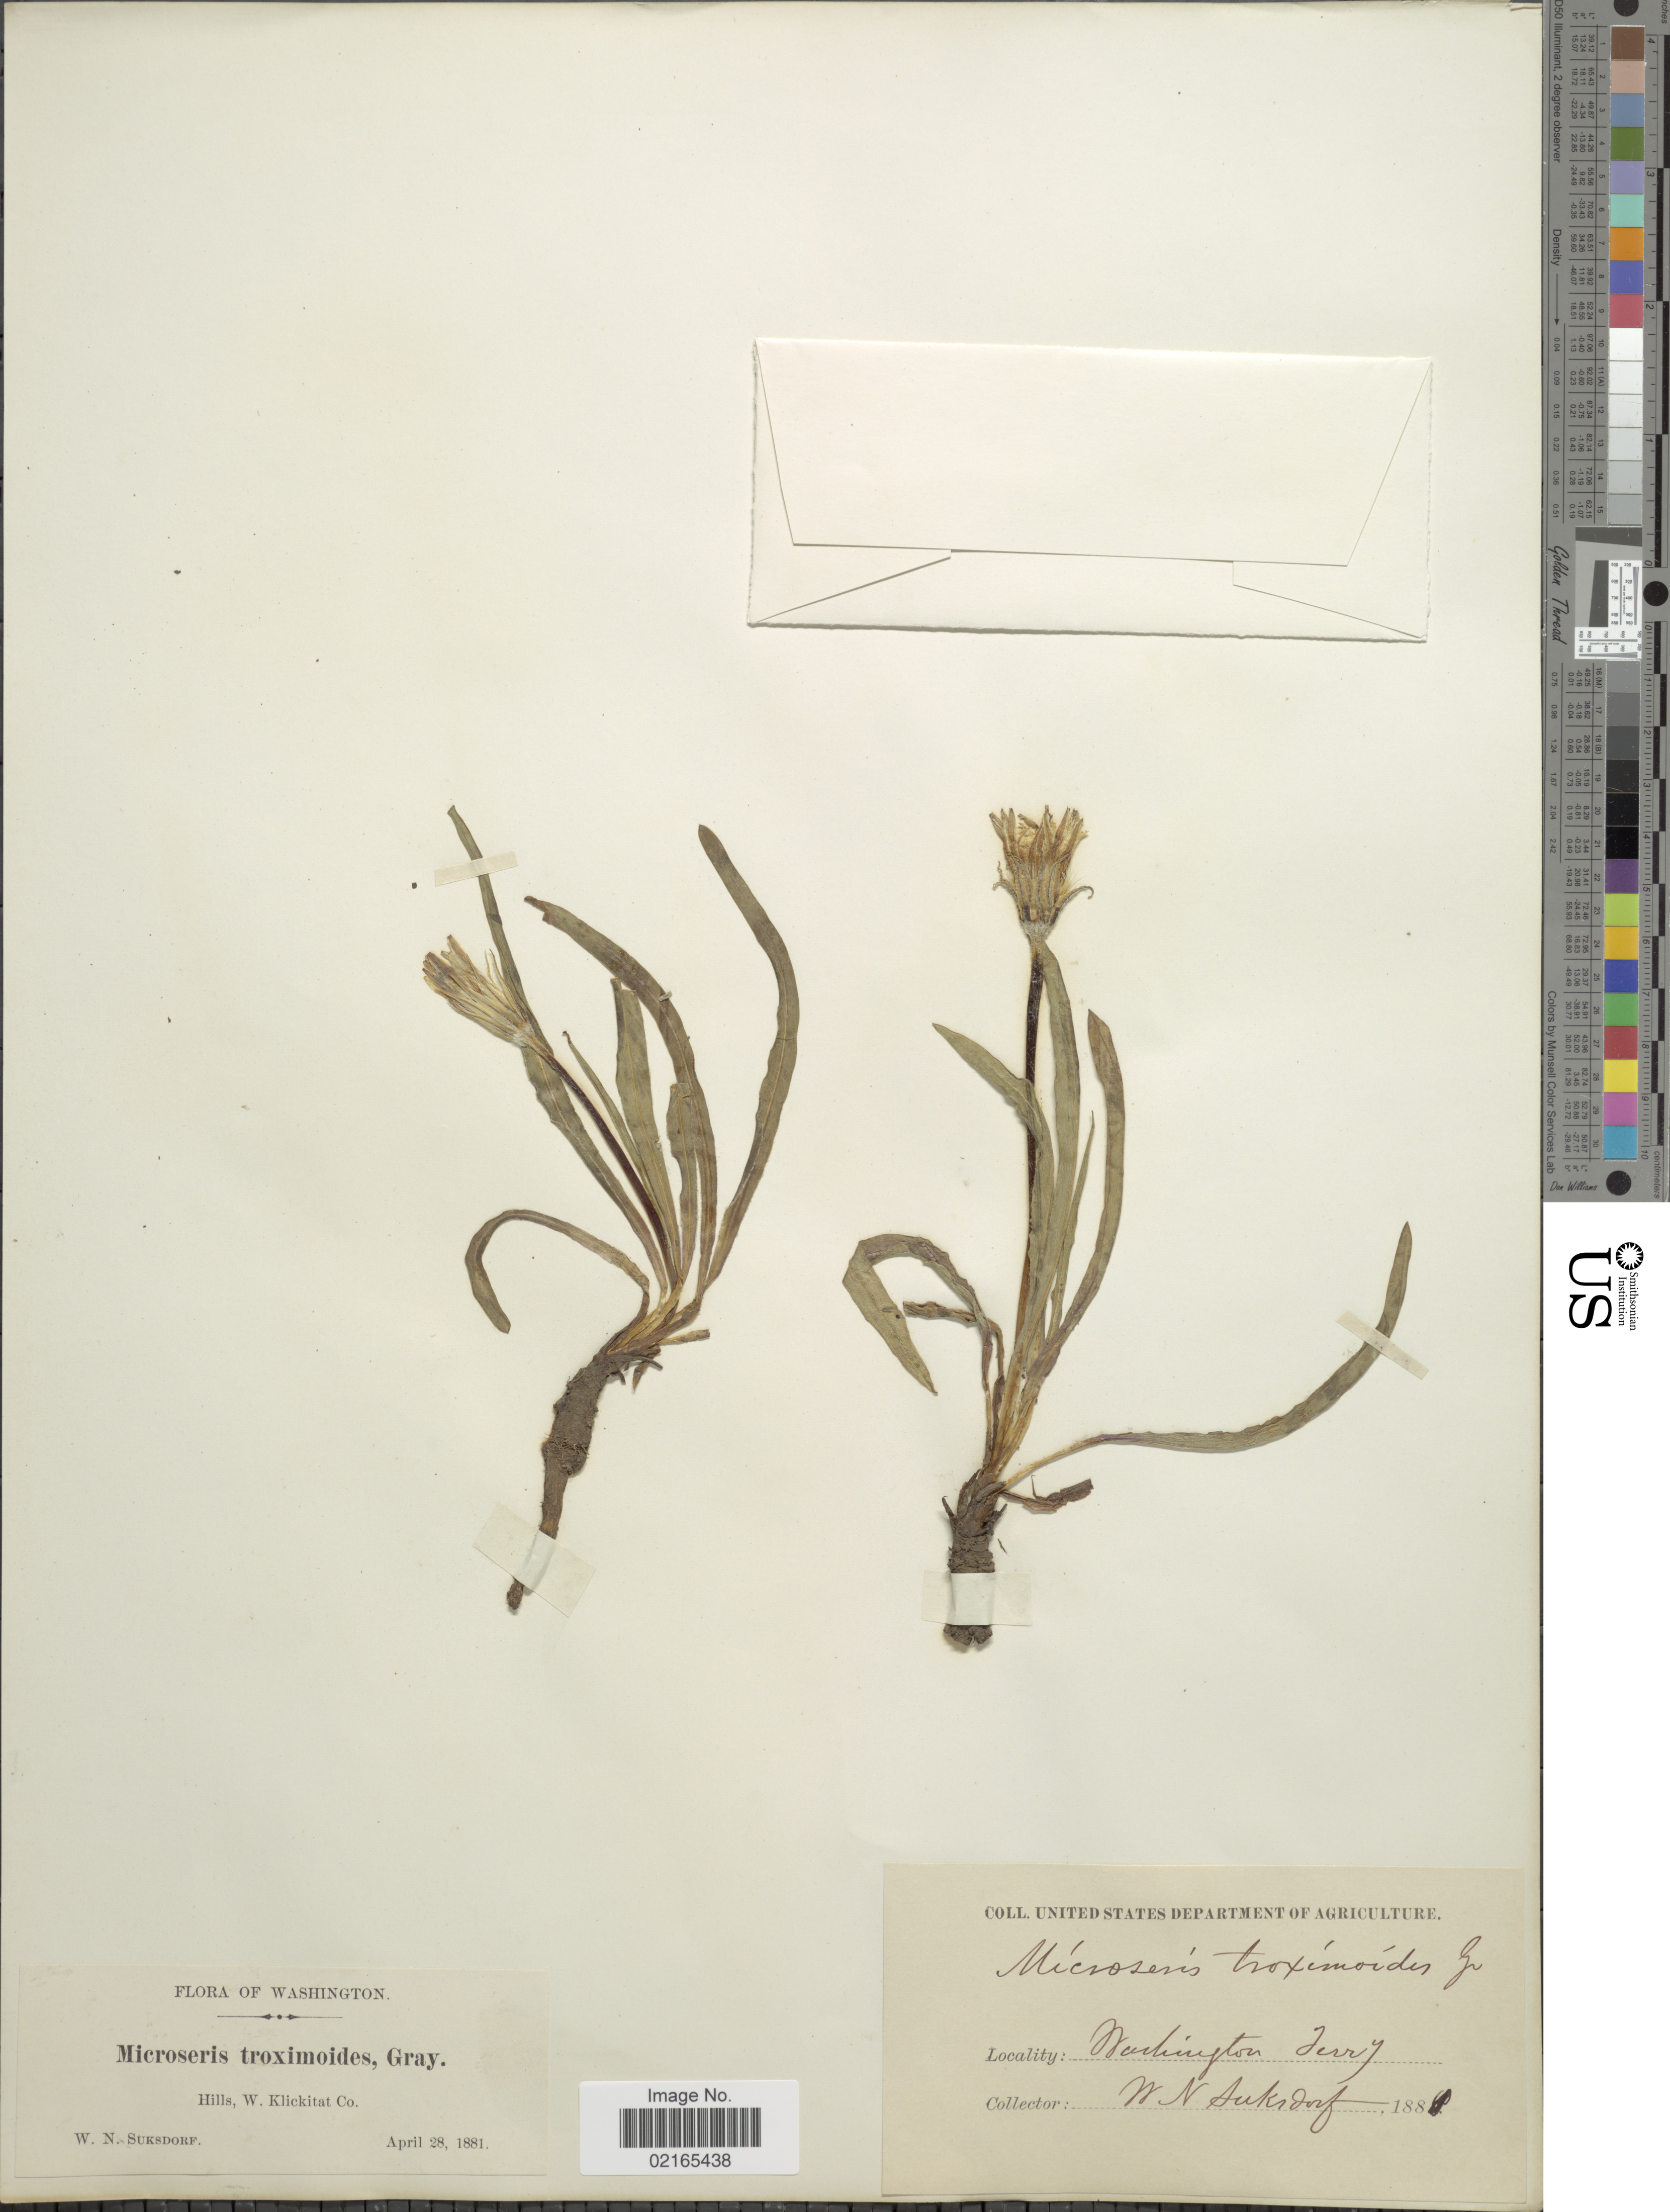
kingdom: Plantae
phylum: Tracheophyta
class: Magnoliopsida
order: Asterales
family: Asteraceae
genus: Nothocalais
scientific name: Nothocalais troximoides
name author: (A. Gray) Greene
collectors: W. N. Suksdorf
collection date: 1881-04-28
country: United States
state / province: Washington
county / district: Klickitat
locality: Washington Terry. Hills. W. Klickitat Co.